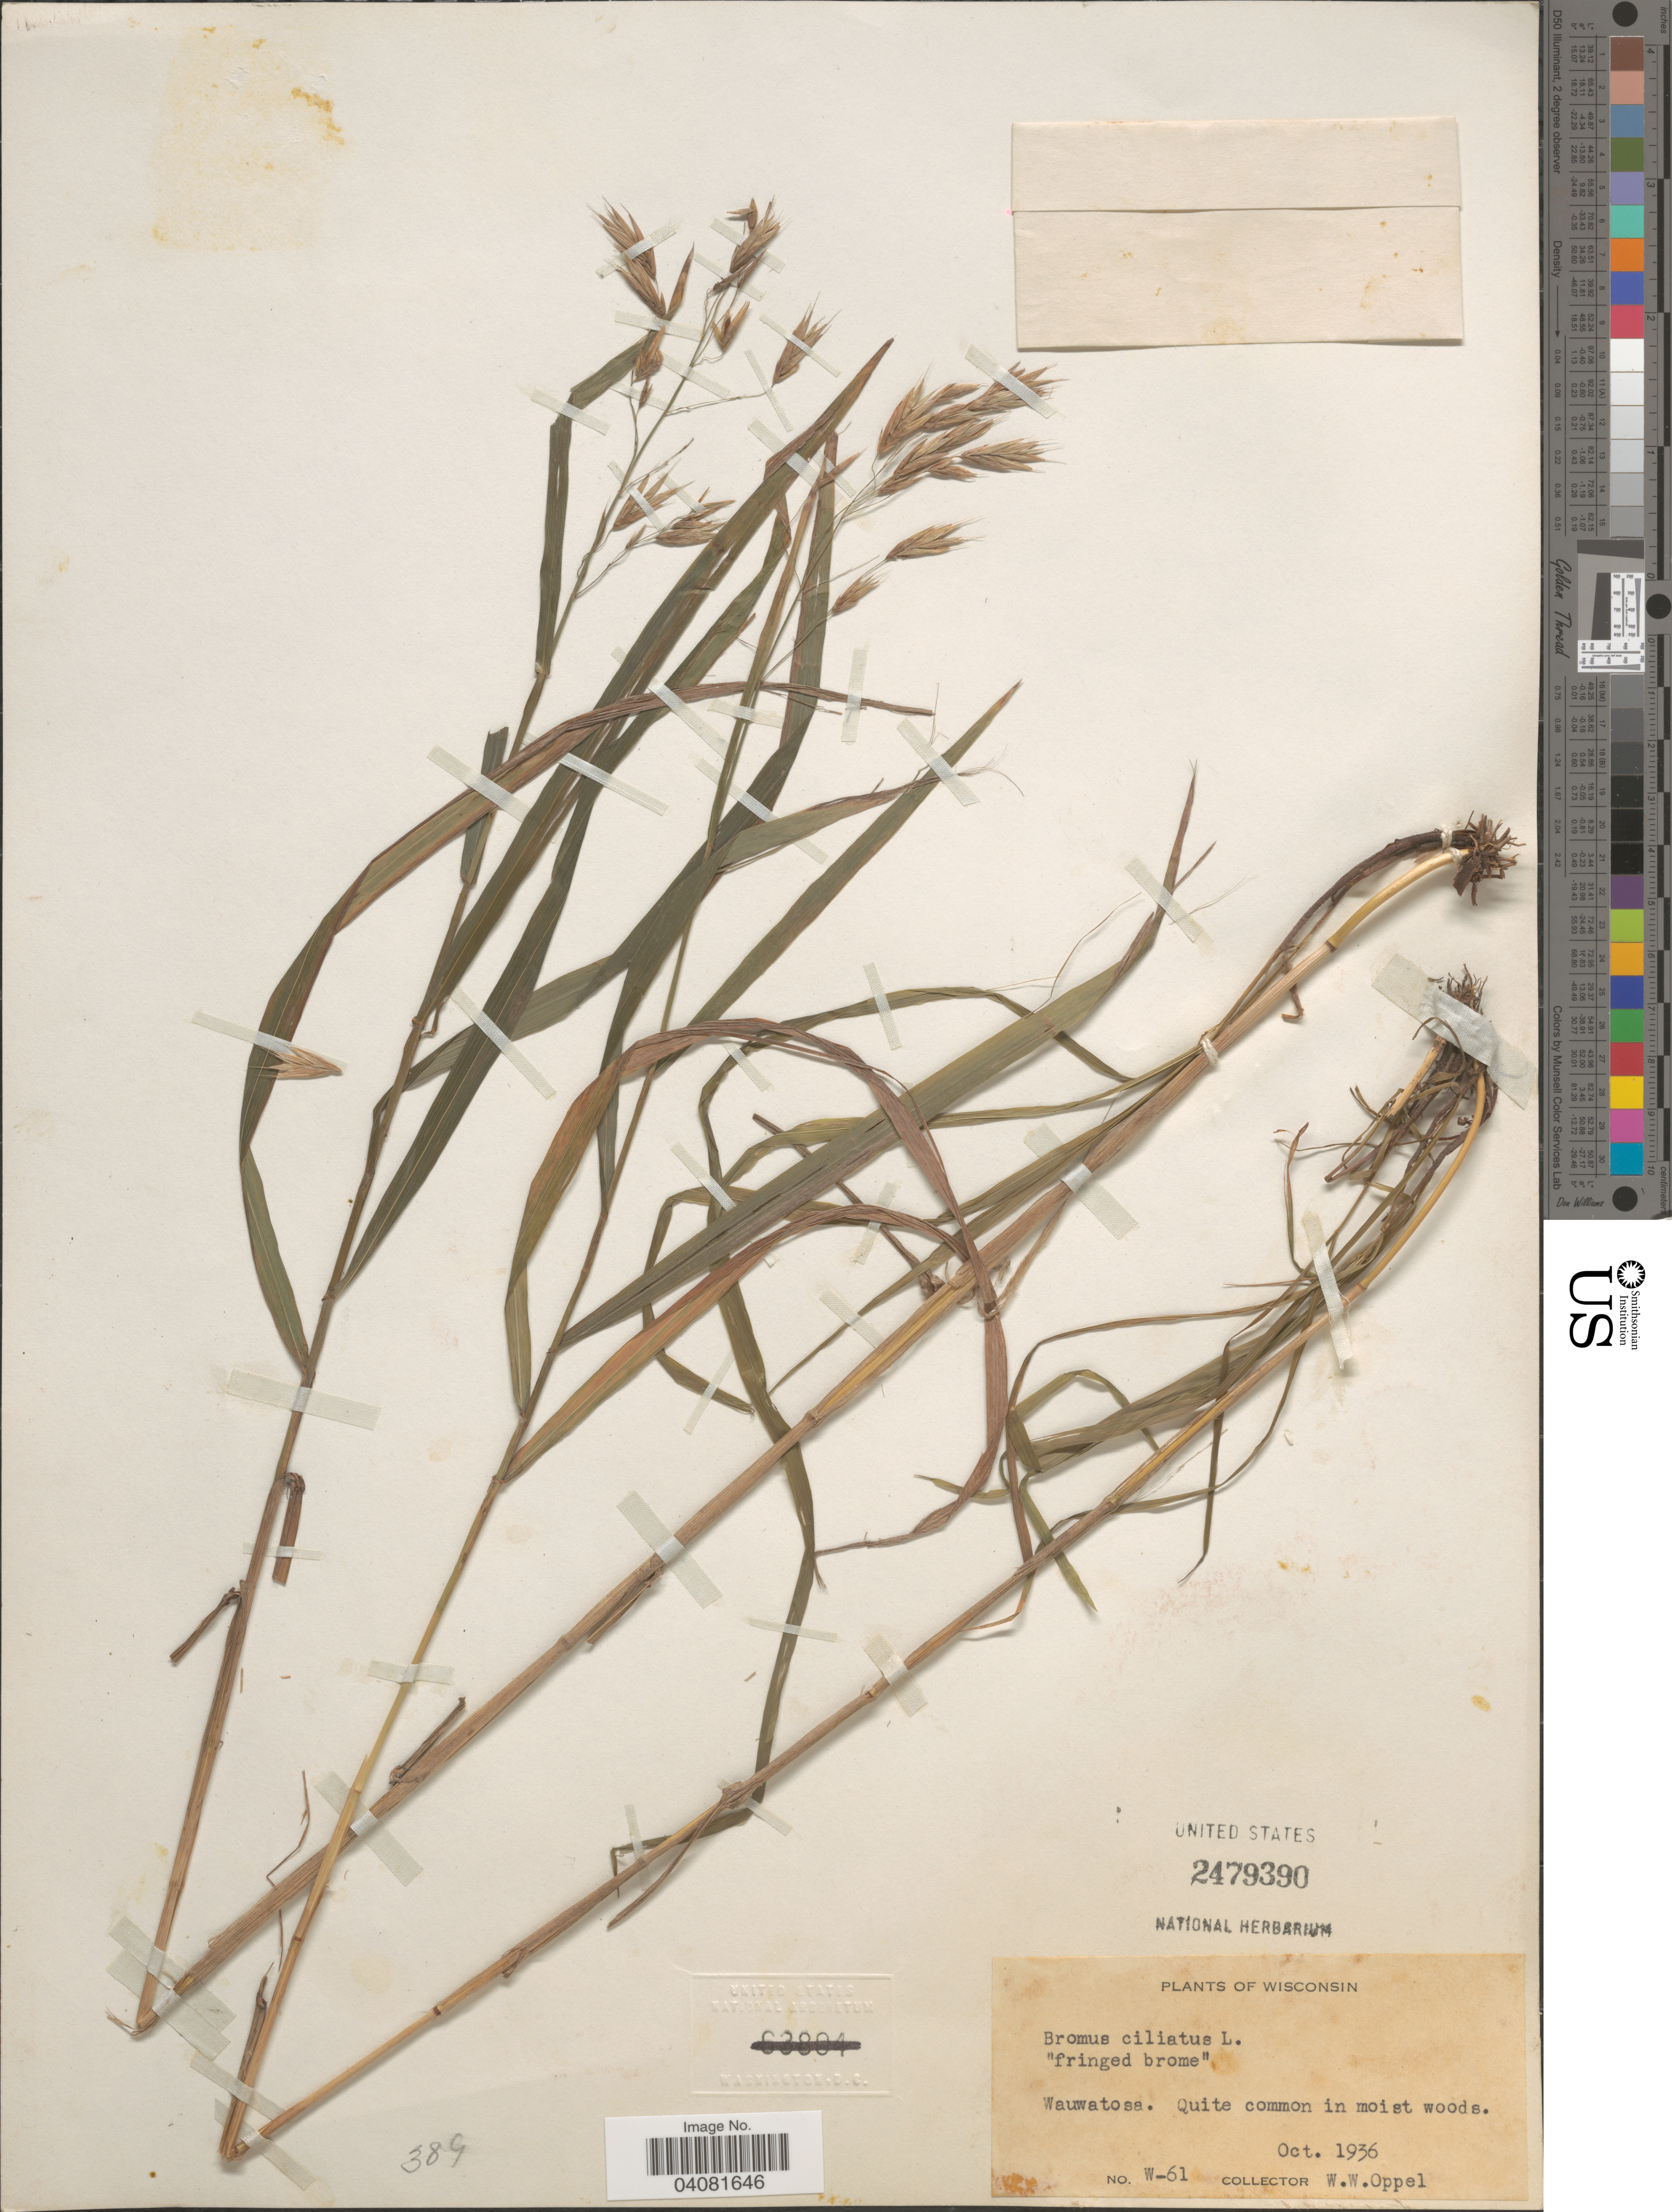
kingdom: Plantae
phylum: Tracheophyta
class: Liliopsida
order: Poales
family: Poaceae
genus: Bromus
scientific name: Bromus ciliatus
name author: L.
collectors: W. Oppel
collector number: W-61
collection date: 1936-10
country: United States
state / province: Wisconsin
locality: Wauwatosa.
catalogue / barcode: US 2479390